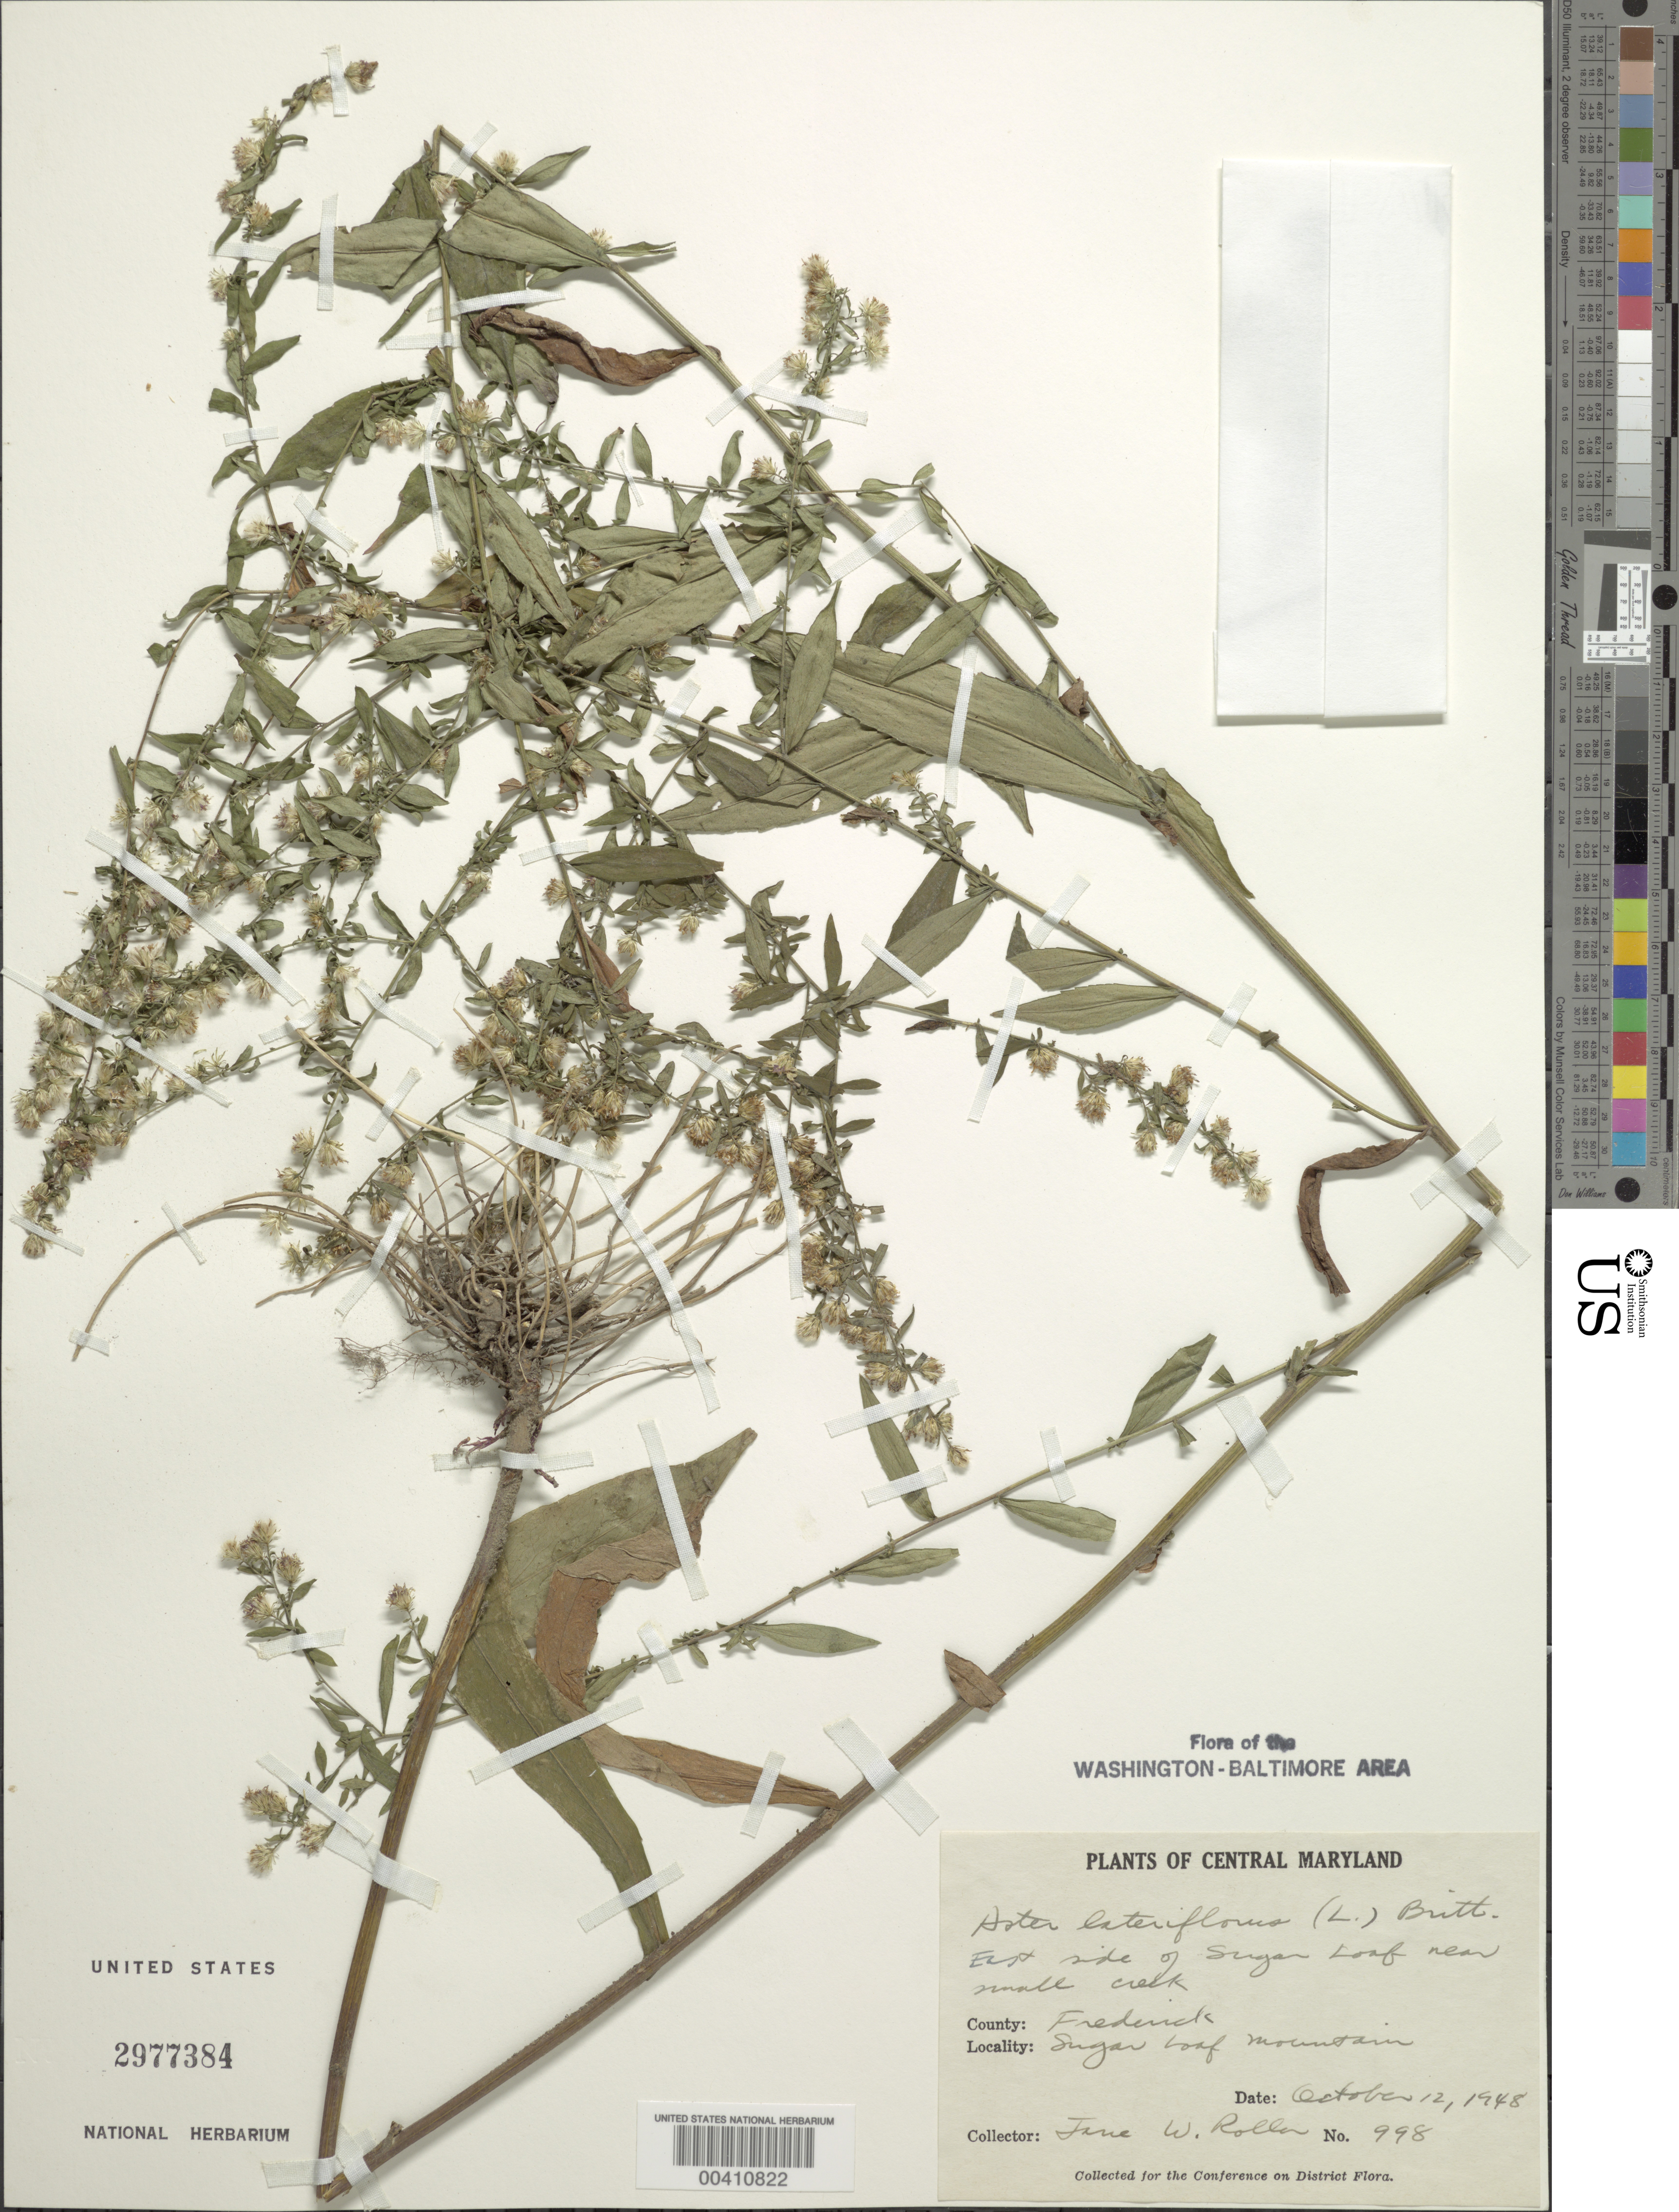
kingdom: Plantae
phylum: Tracheophyta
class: Magnoliopsida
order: Asterales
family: Asteraceae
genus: Symphyotrichum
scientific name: Symphyotrichum lateriflorum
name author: (L.) Á. Löve & D. Löve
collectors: J. W. Roller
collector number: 998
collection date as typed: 12 Oct 1948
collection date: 1948-10-12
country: United States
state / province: Maryland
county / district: Frederick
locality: Sugar Loaf Mountain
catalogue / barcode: US 2977384